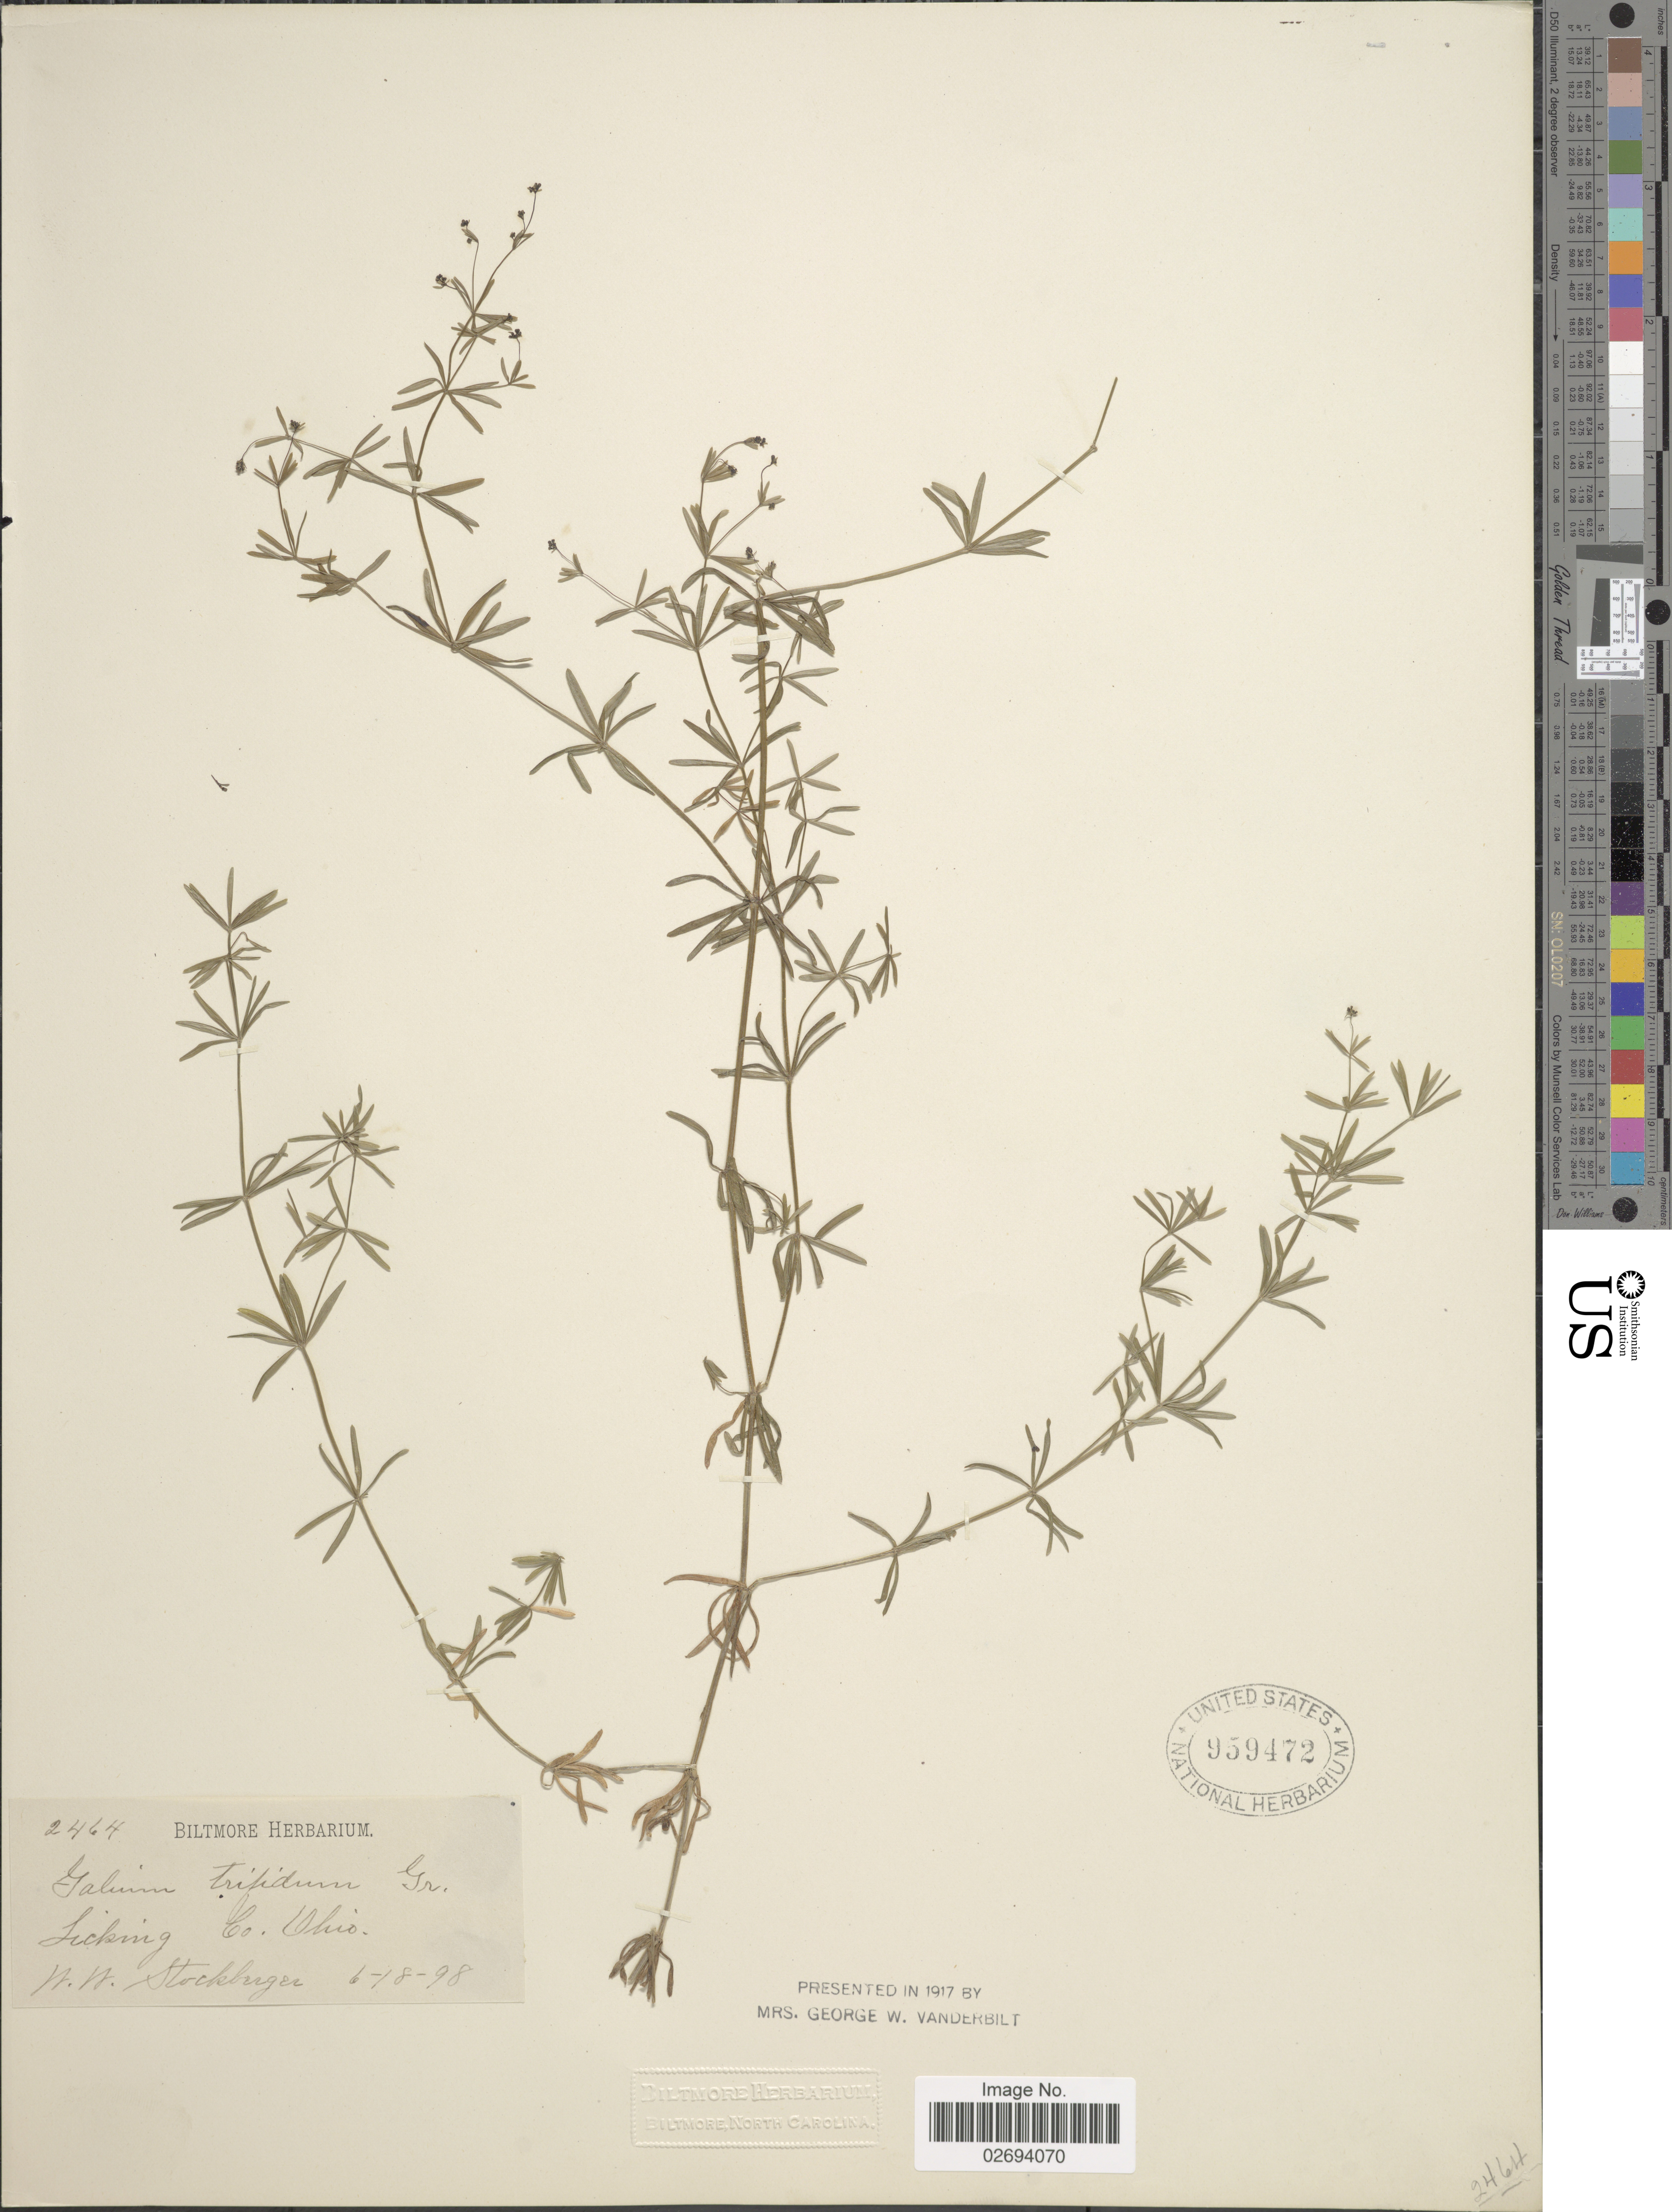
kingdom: Plantae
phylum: Tracheophyta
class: Magnoliopsida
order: Gentianales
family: Rubiaceae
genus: Galium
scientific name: Galium trifidum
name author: L.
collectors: W. Stockburger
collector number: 2464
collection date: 1898-06-18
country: United States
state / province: Ohio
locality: Licking Co.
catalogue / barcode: US 959472